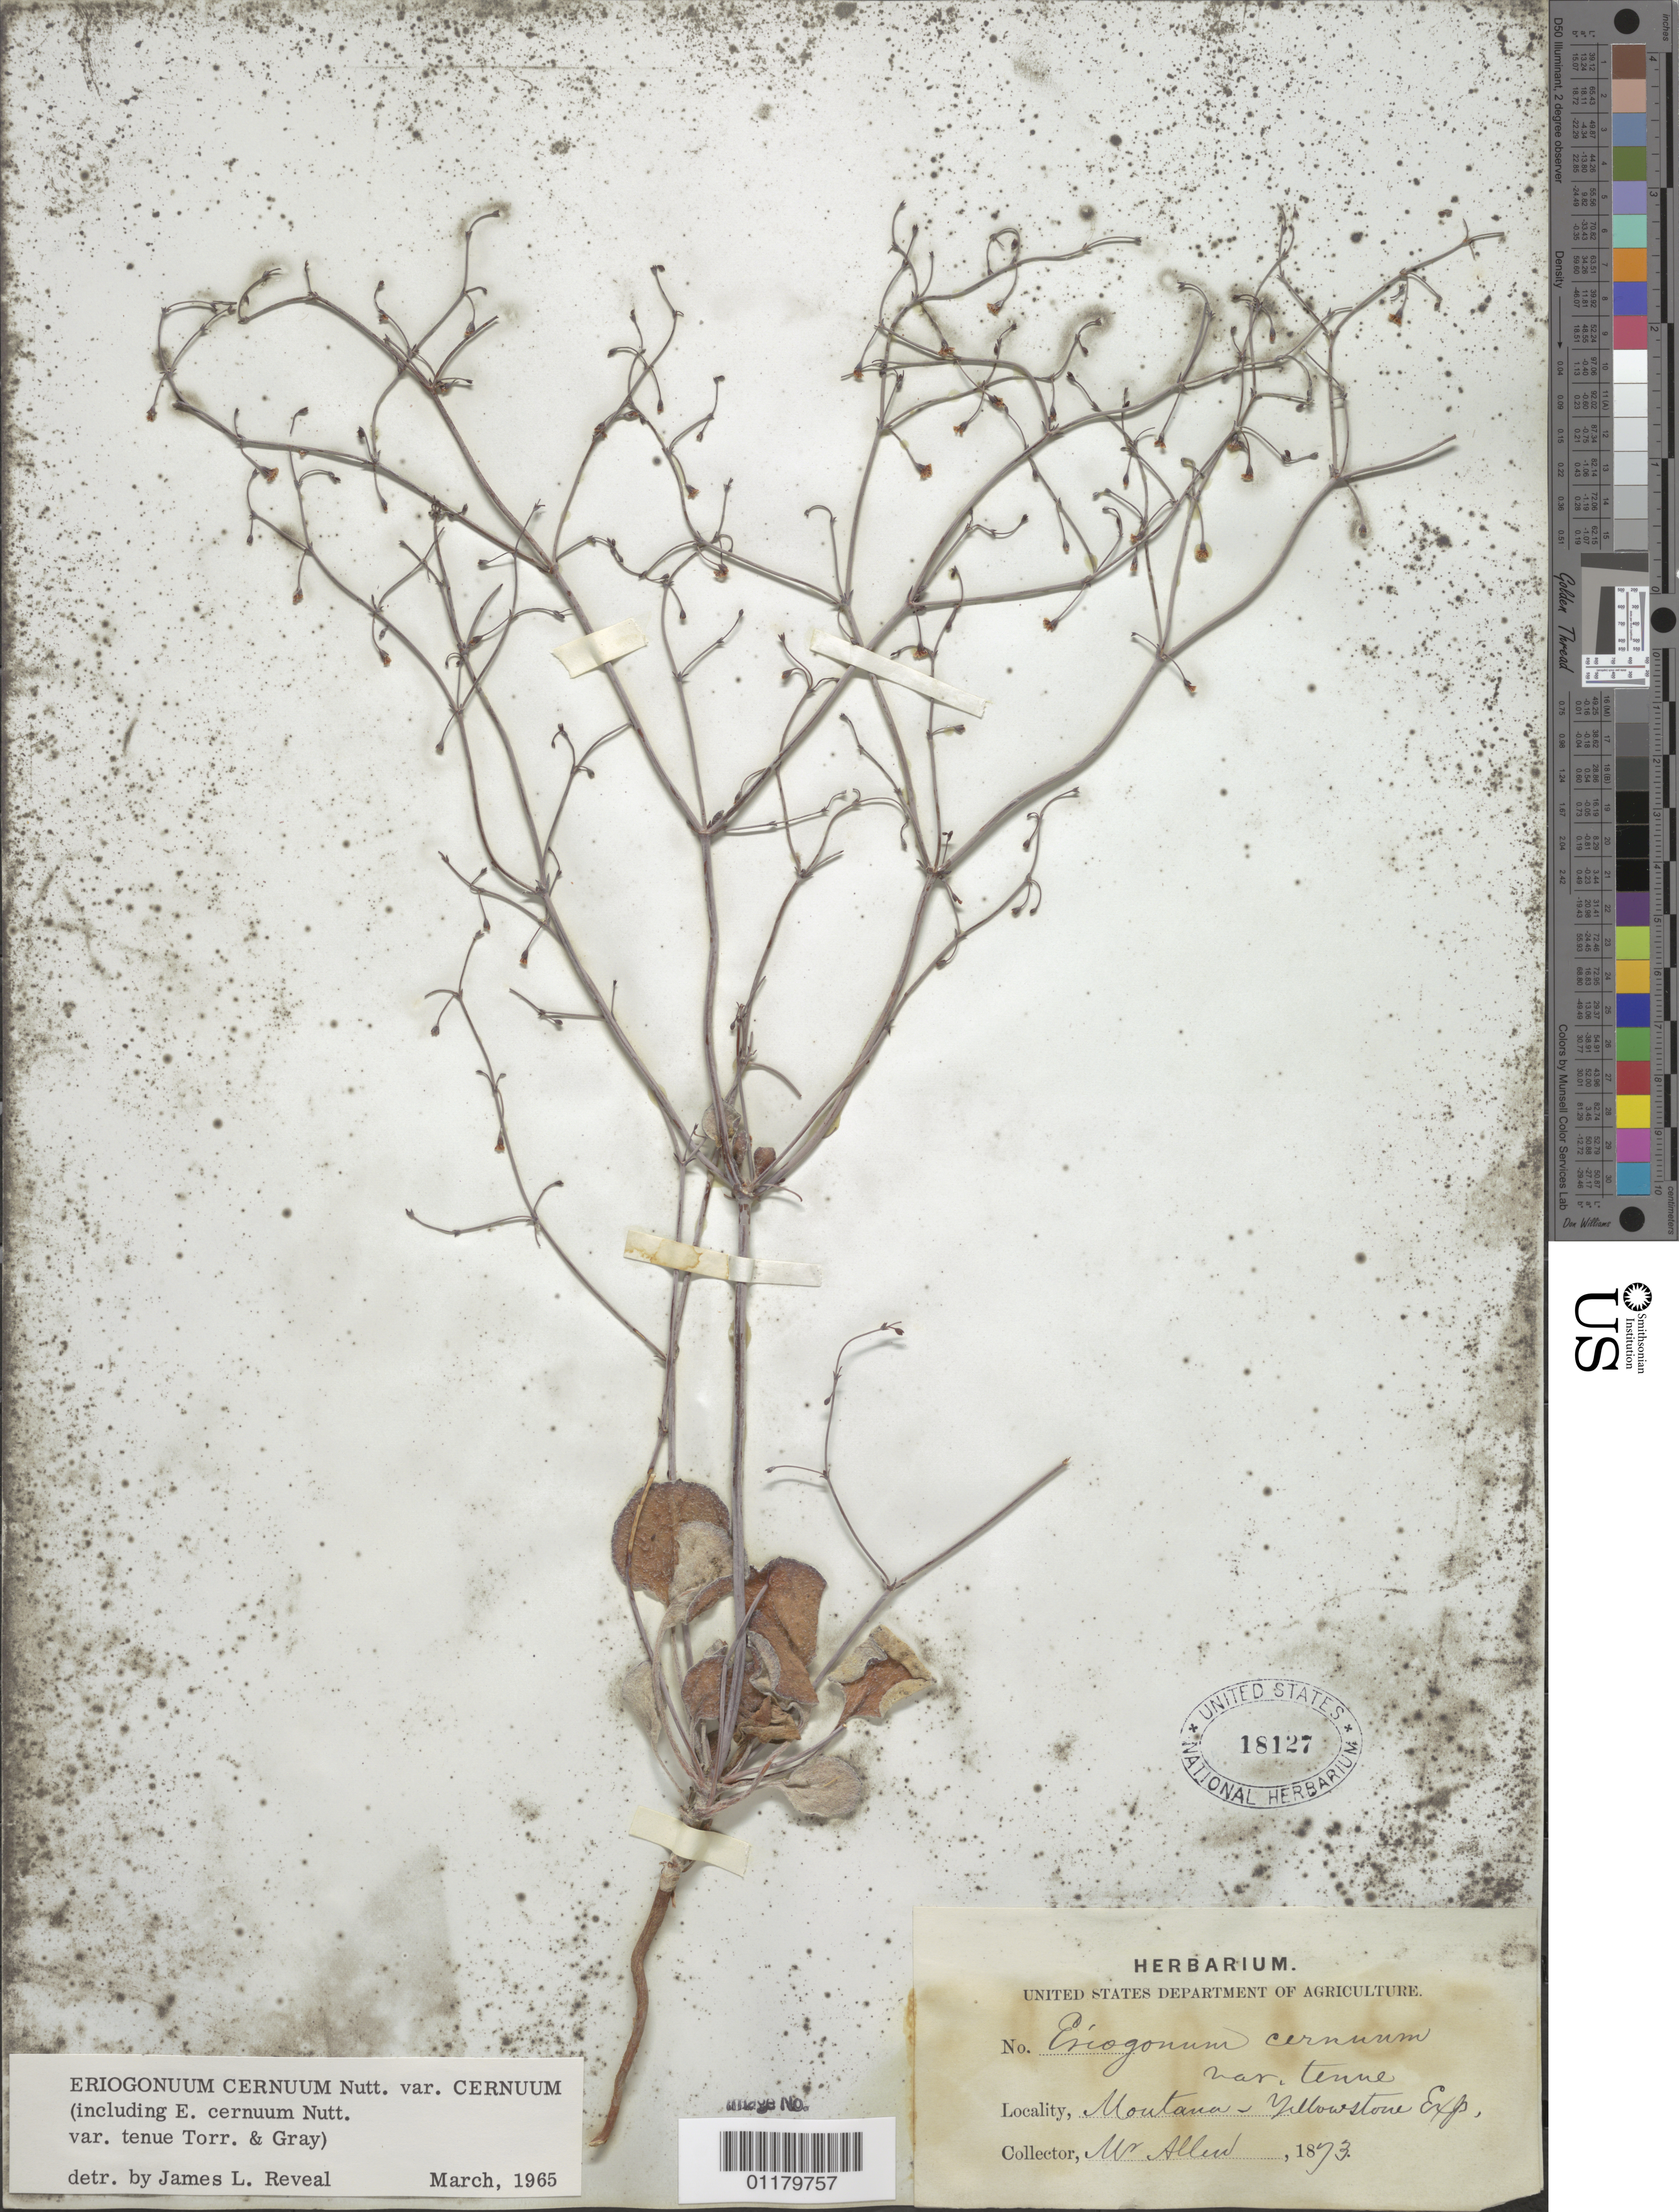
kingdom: Plantae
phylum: Tracheophyta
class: Magnoliopsida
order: Caryophyllales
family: Polygonaceae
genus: Eriogonum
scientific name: Eriogonum cernuum var. cernuum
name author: Nutt.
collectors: -- Allen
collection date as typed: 1873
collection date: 1873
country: United States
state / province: Montana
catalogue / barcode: US 18127